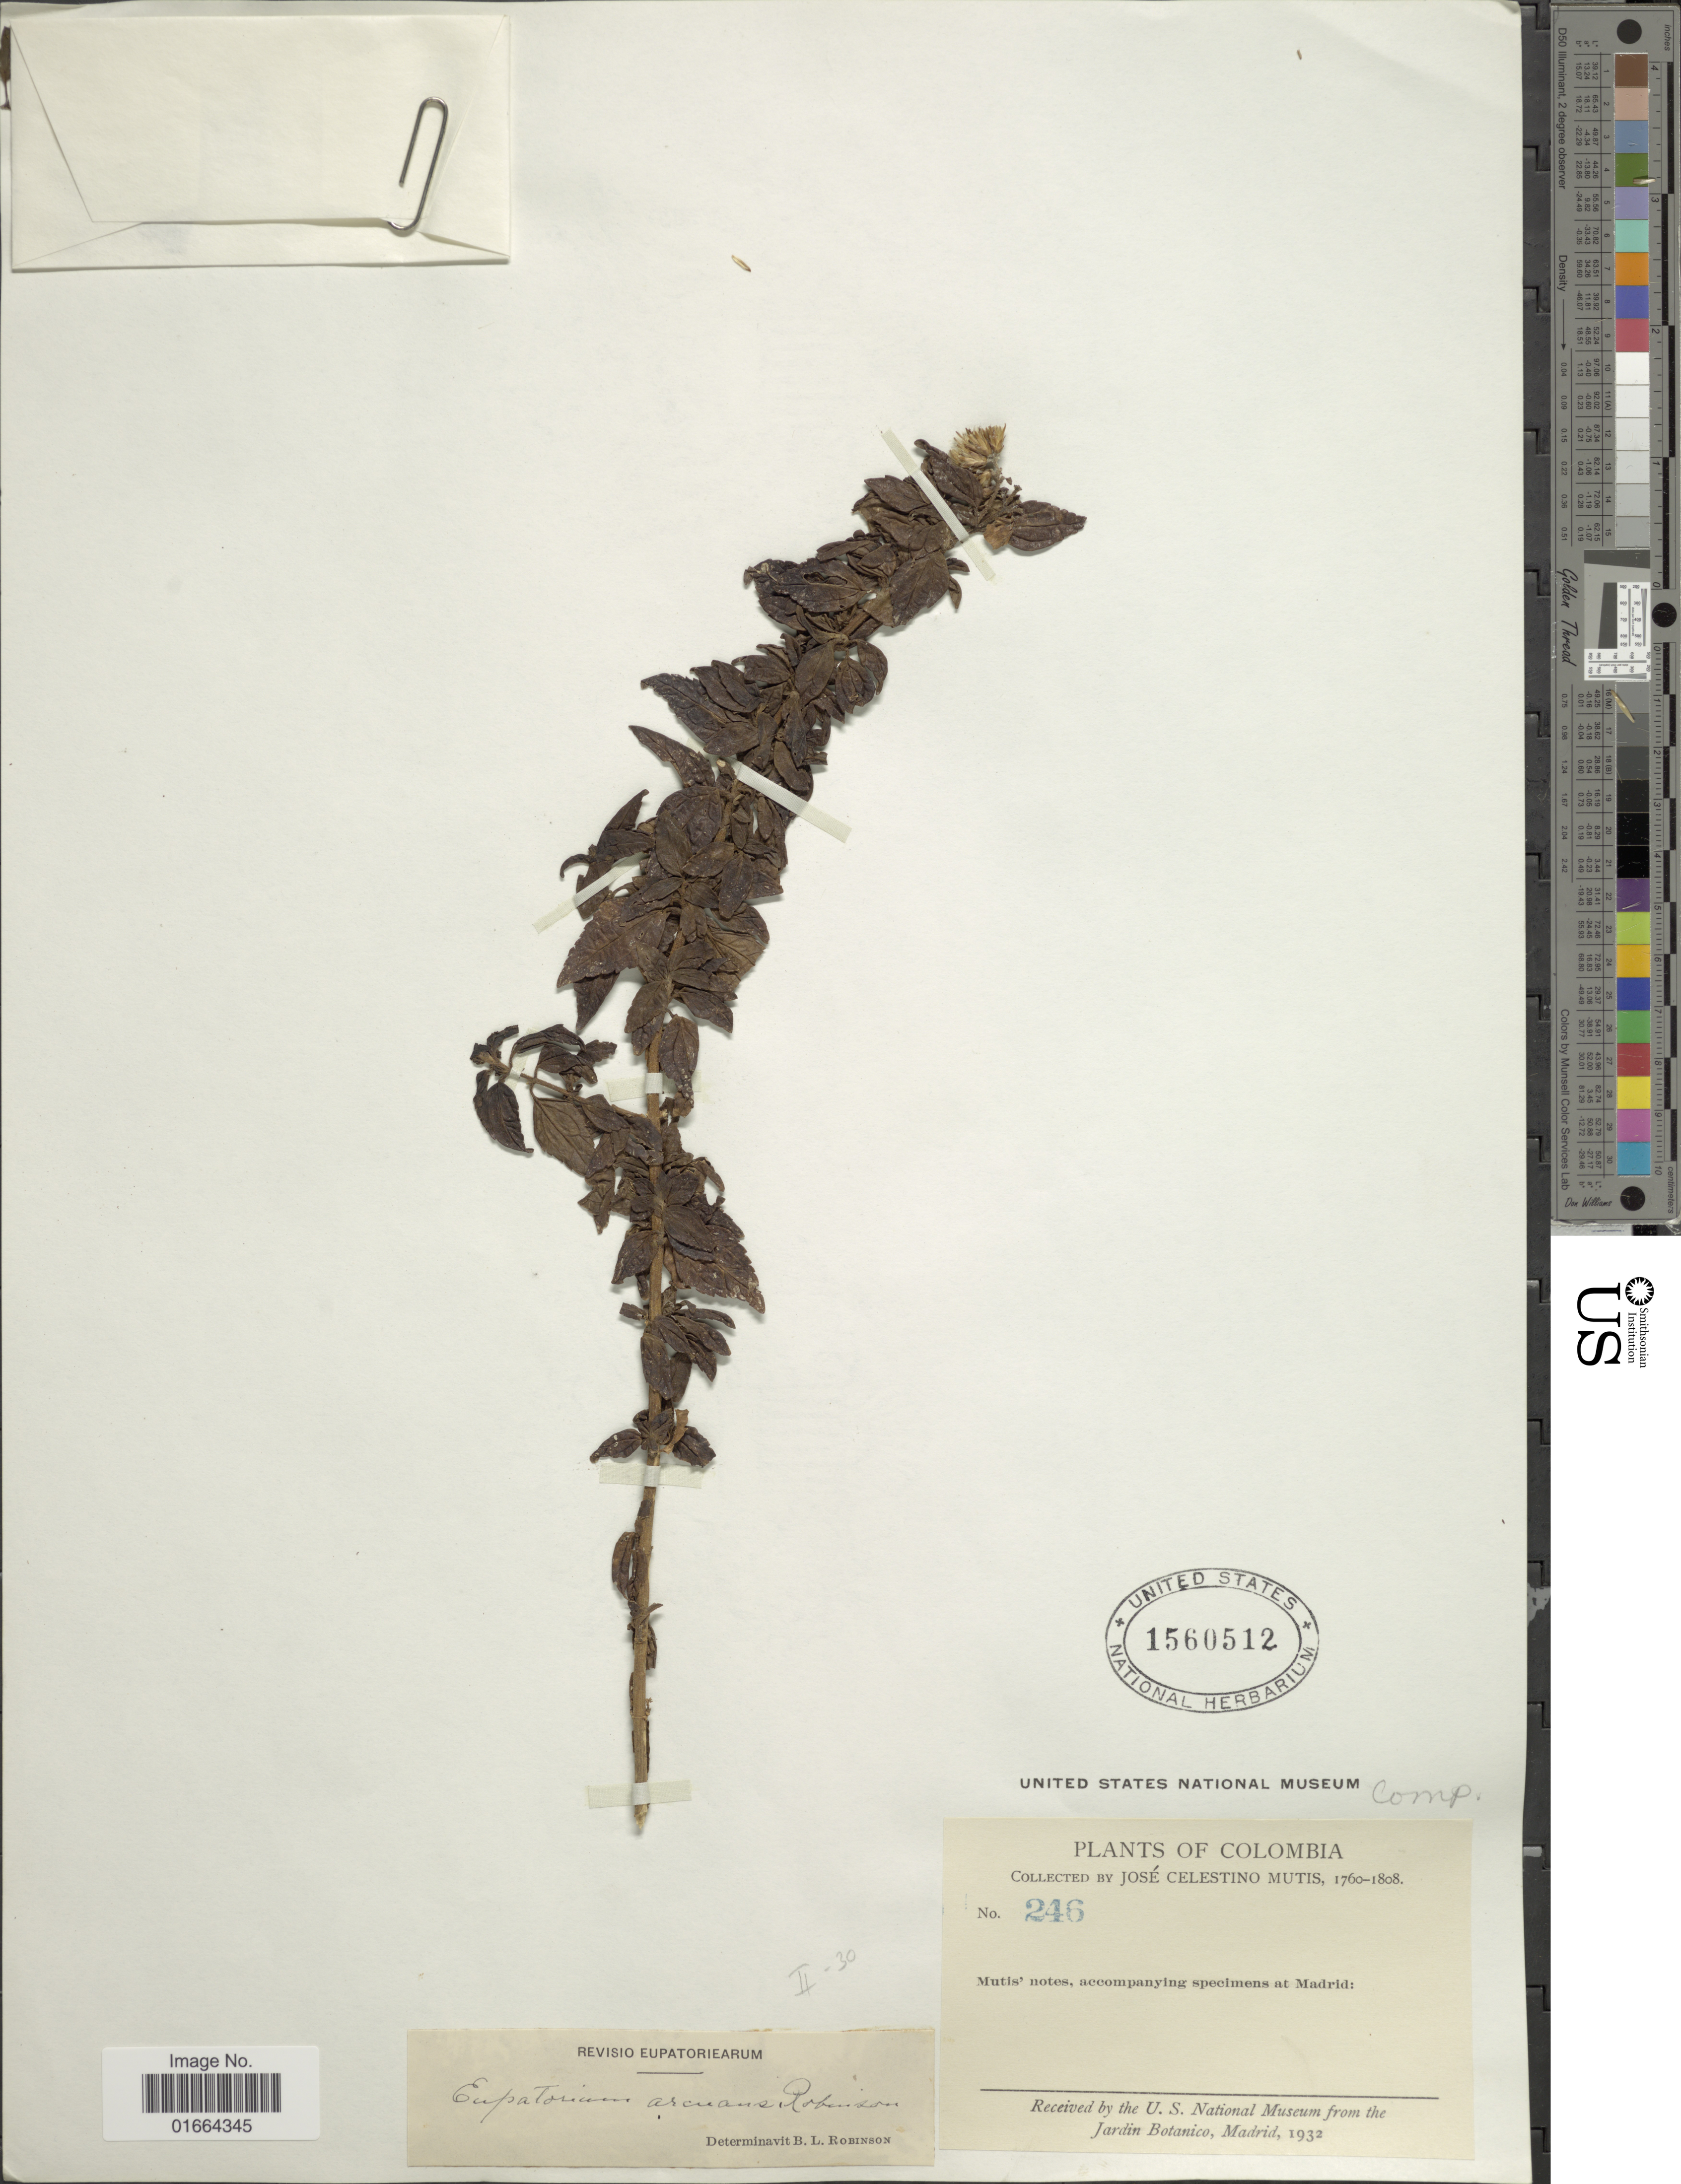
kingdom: Plantae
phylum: Tracheophyta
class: Magnoliopsida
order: Asterales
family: Asteraceae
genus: Asplundianthus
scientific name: Asplundianthus arcuans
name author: (B.L. Rob.) R.M. King & H. Rob.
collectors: J. C. B. Mutis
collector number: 246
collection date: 1760/1808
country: Colombia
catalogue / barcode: US 1560512